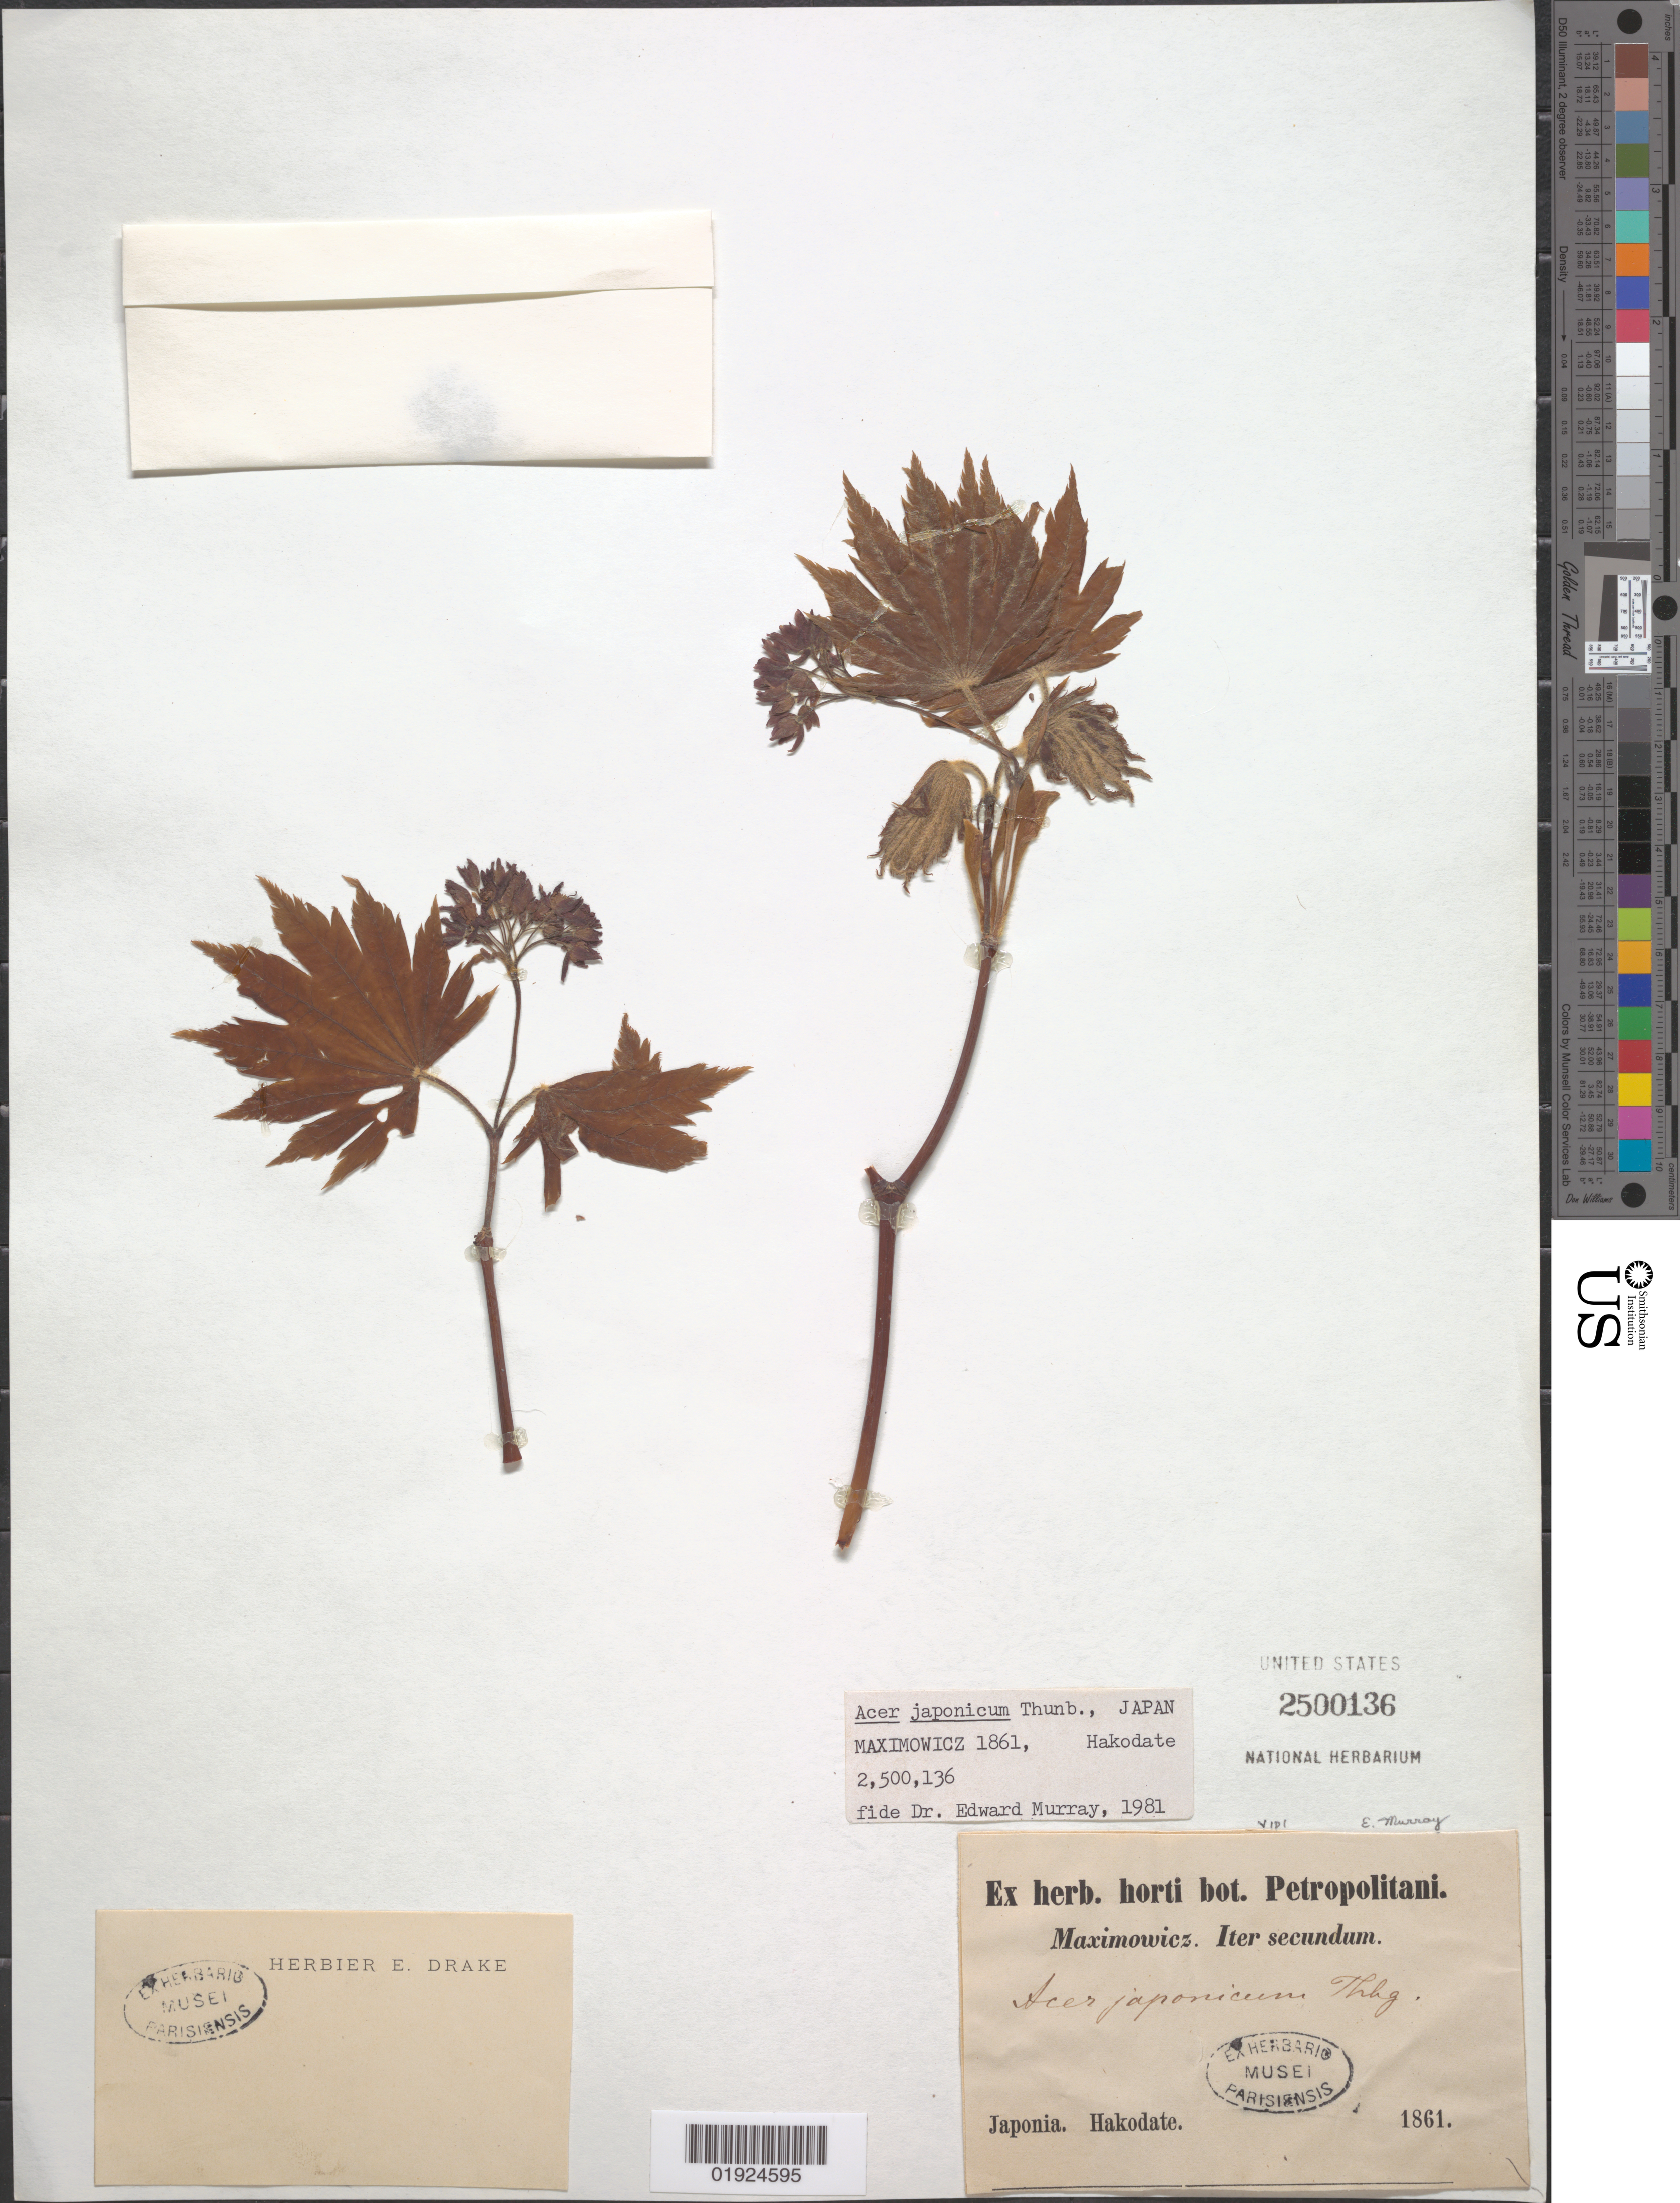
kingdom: Plantae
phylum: Tracheophyta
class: Magnoliopsida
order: Sapindales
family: Sapindaceae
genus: Acer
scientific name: Acer japonicum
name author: Thunb.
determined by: Murray, Edward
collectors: C. J. Maximowicz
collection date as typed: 1861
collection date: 1861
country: Japan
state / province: Hokkaido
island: Hokkaido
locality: Hakodate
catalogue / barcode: US 2500136